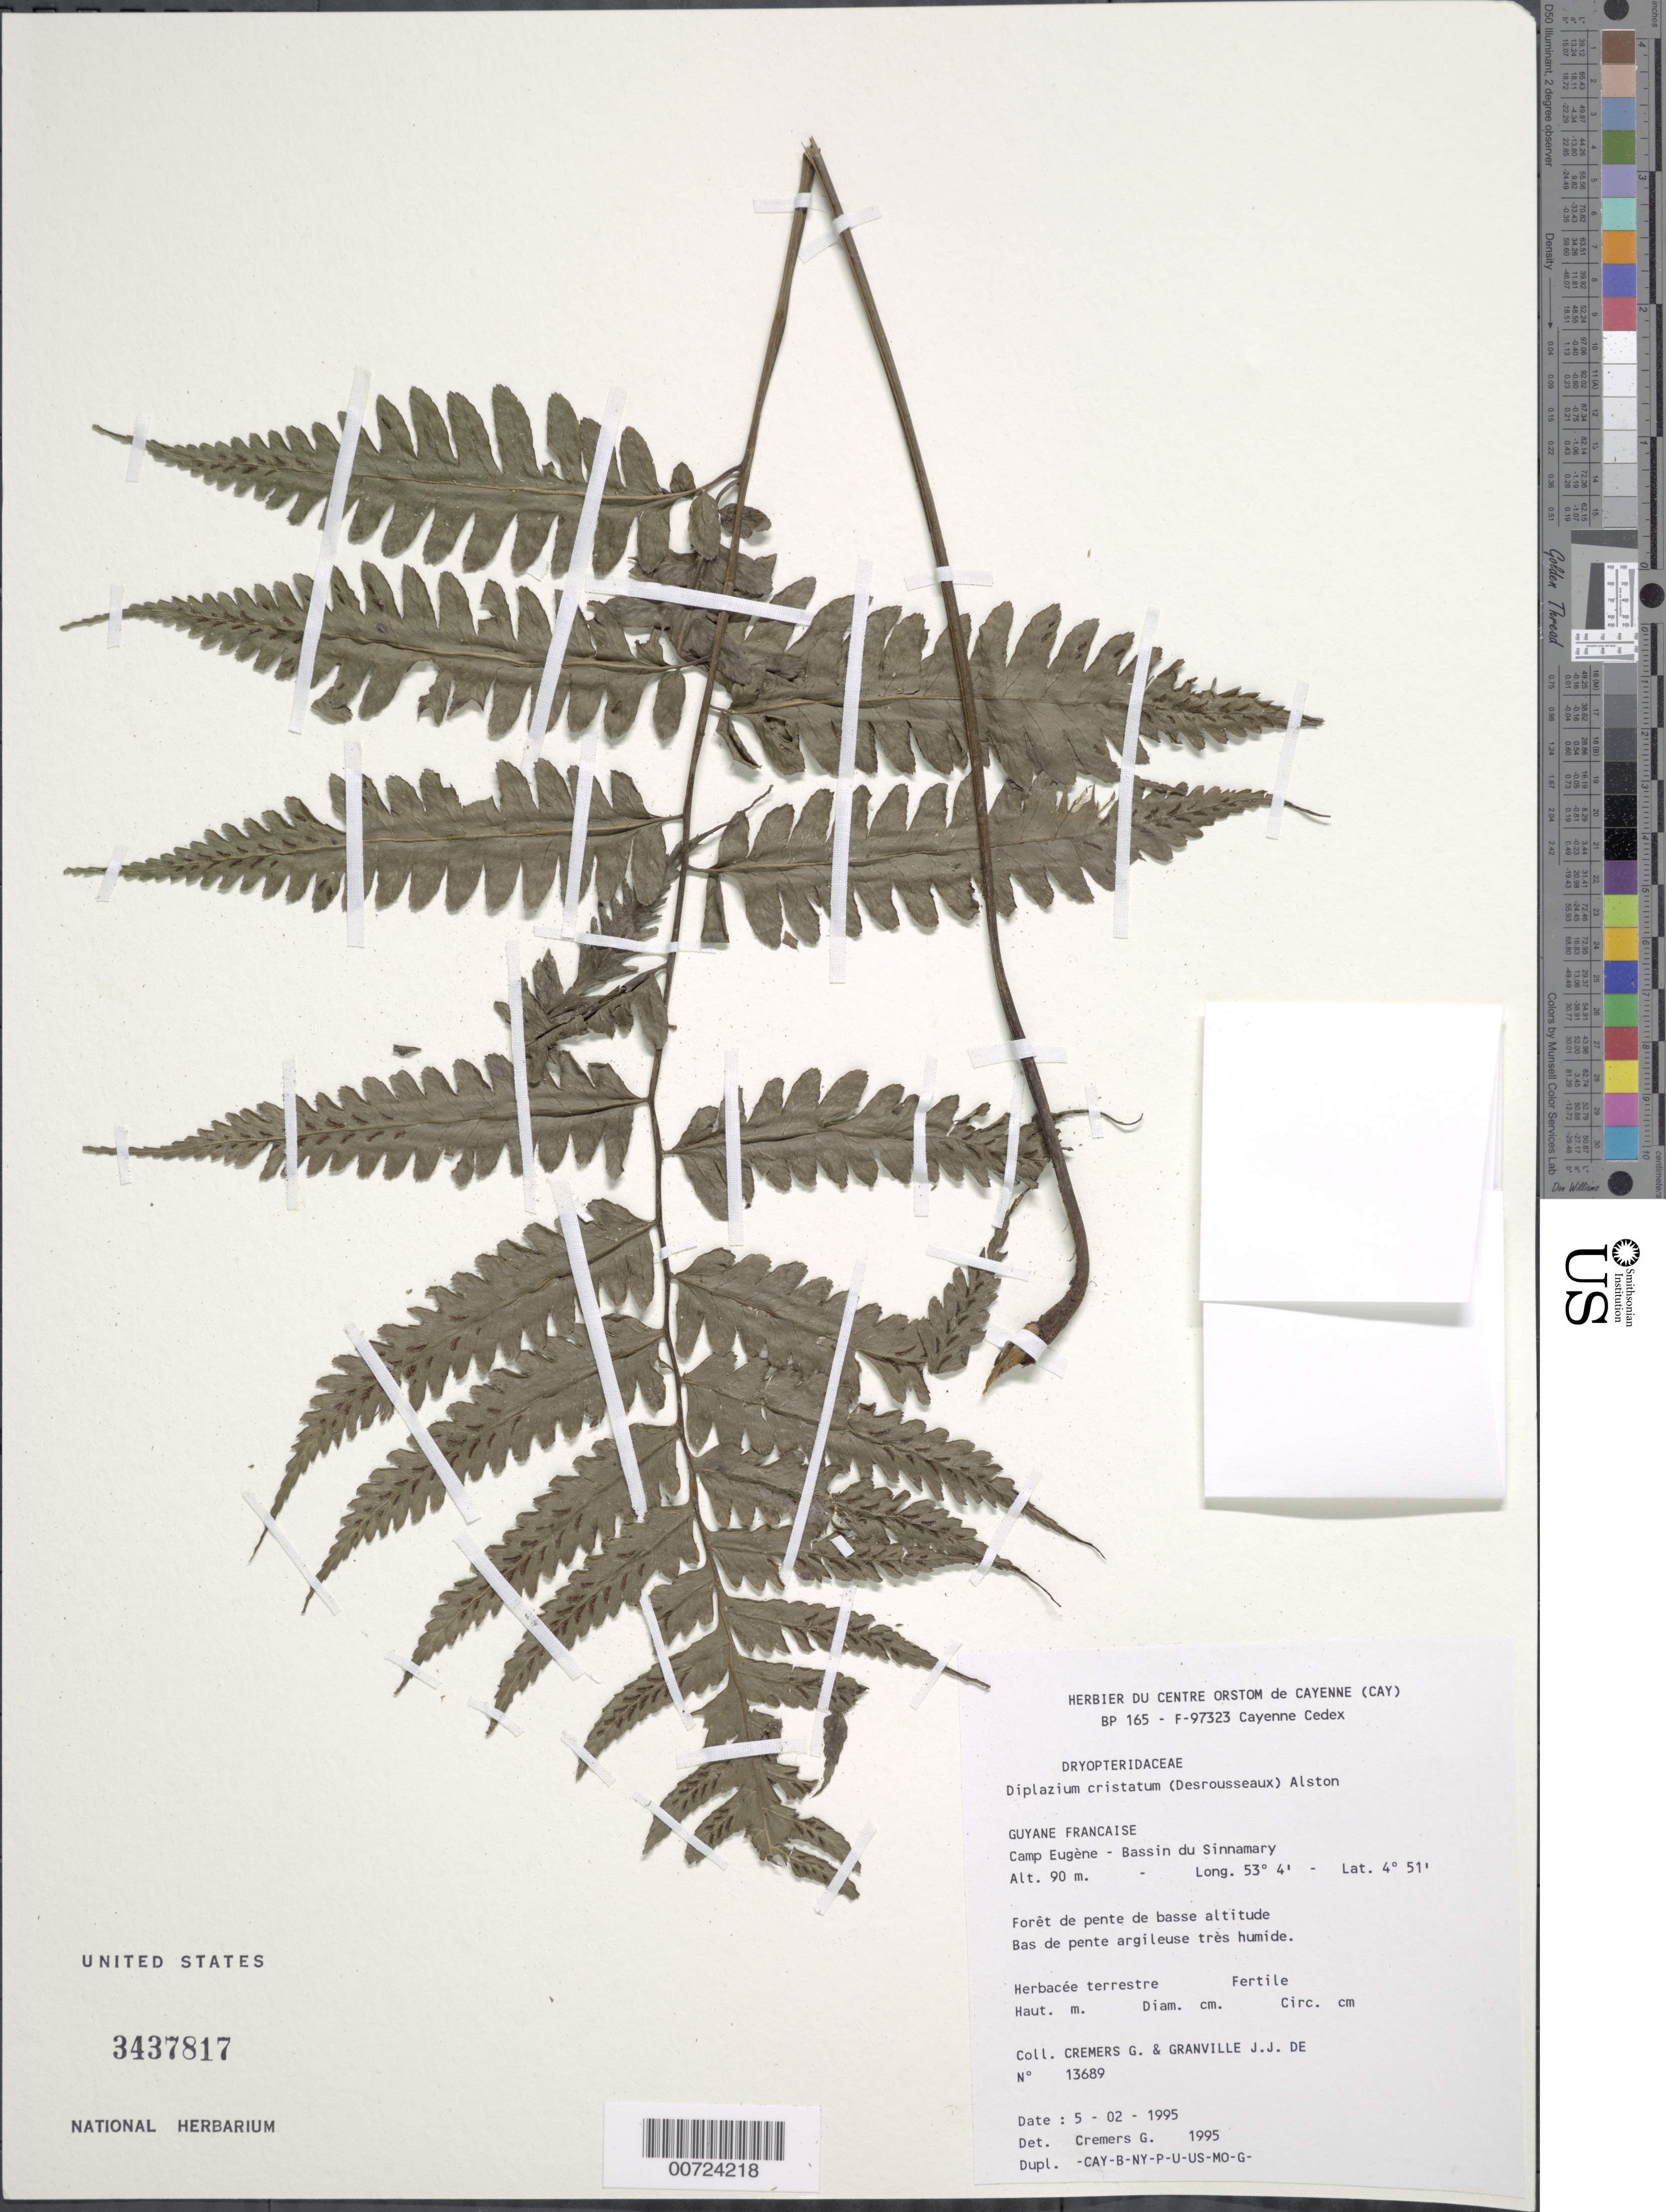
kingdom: Plantae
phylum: Tracheophyta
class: Polypodiopsida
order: Polypodiales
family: Athyriaceae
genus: Diplazium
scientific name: Diplazium cristatum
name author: (Desr.) Alston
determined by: Cremers, Georges A.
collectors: G. Cremers & J.-J. de Granville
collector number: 13689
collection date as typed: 5-Feb-95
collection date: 1995-02-05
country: French Guiana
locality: Camp Eugène, Bassin du Sinnamary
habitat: Forest on low slope, on wet clay soil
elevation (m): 90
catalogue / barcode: US 3437817